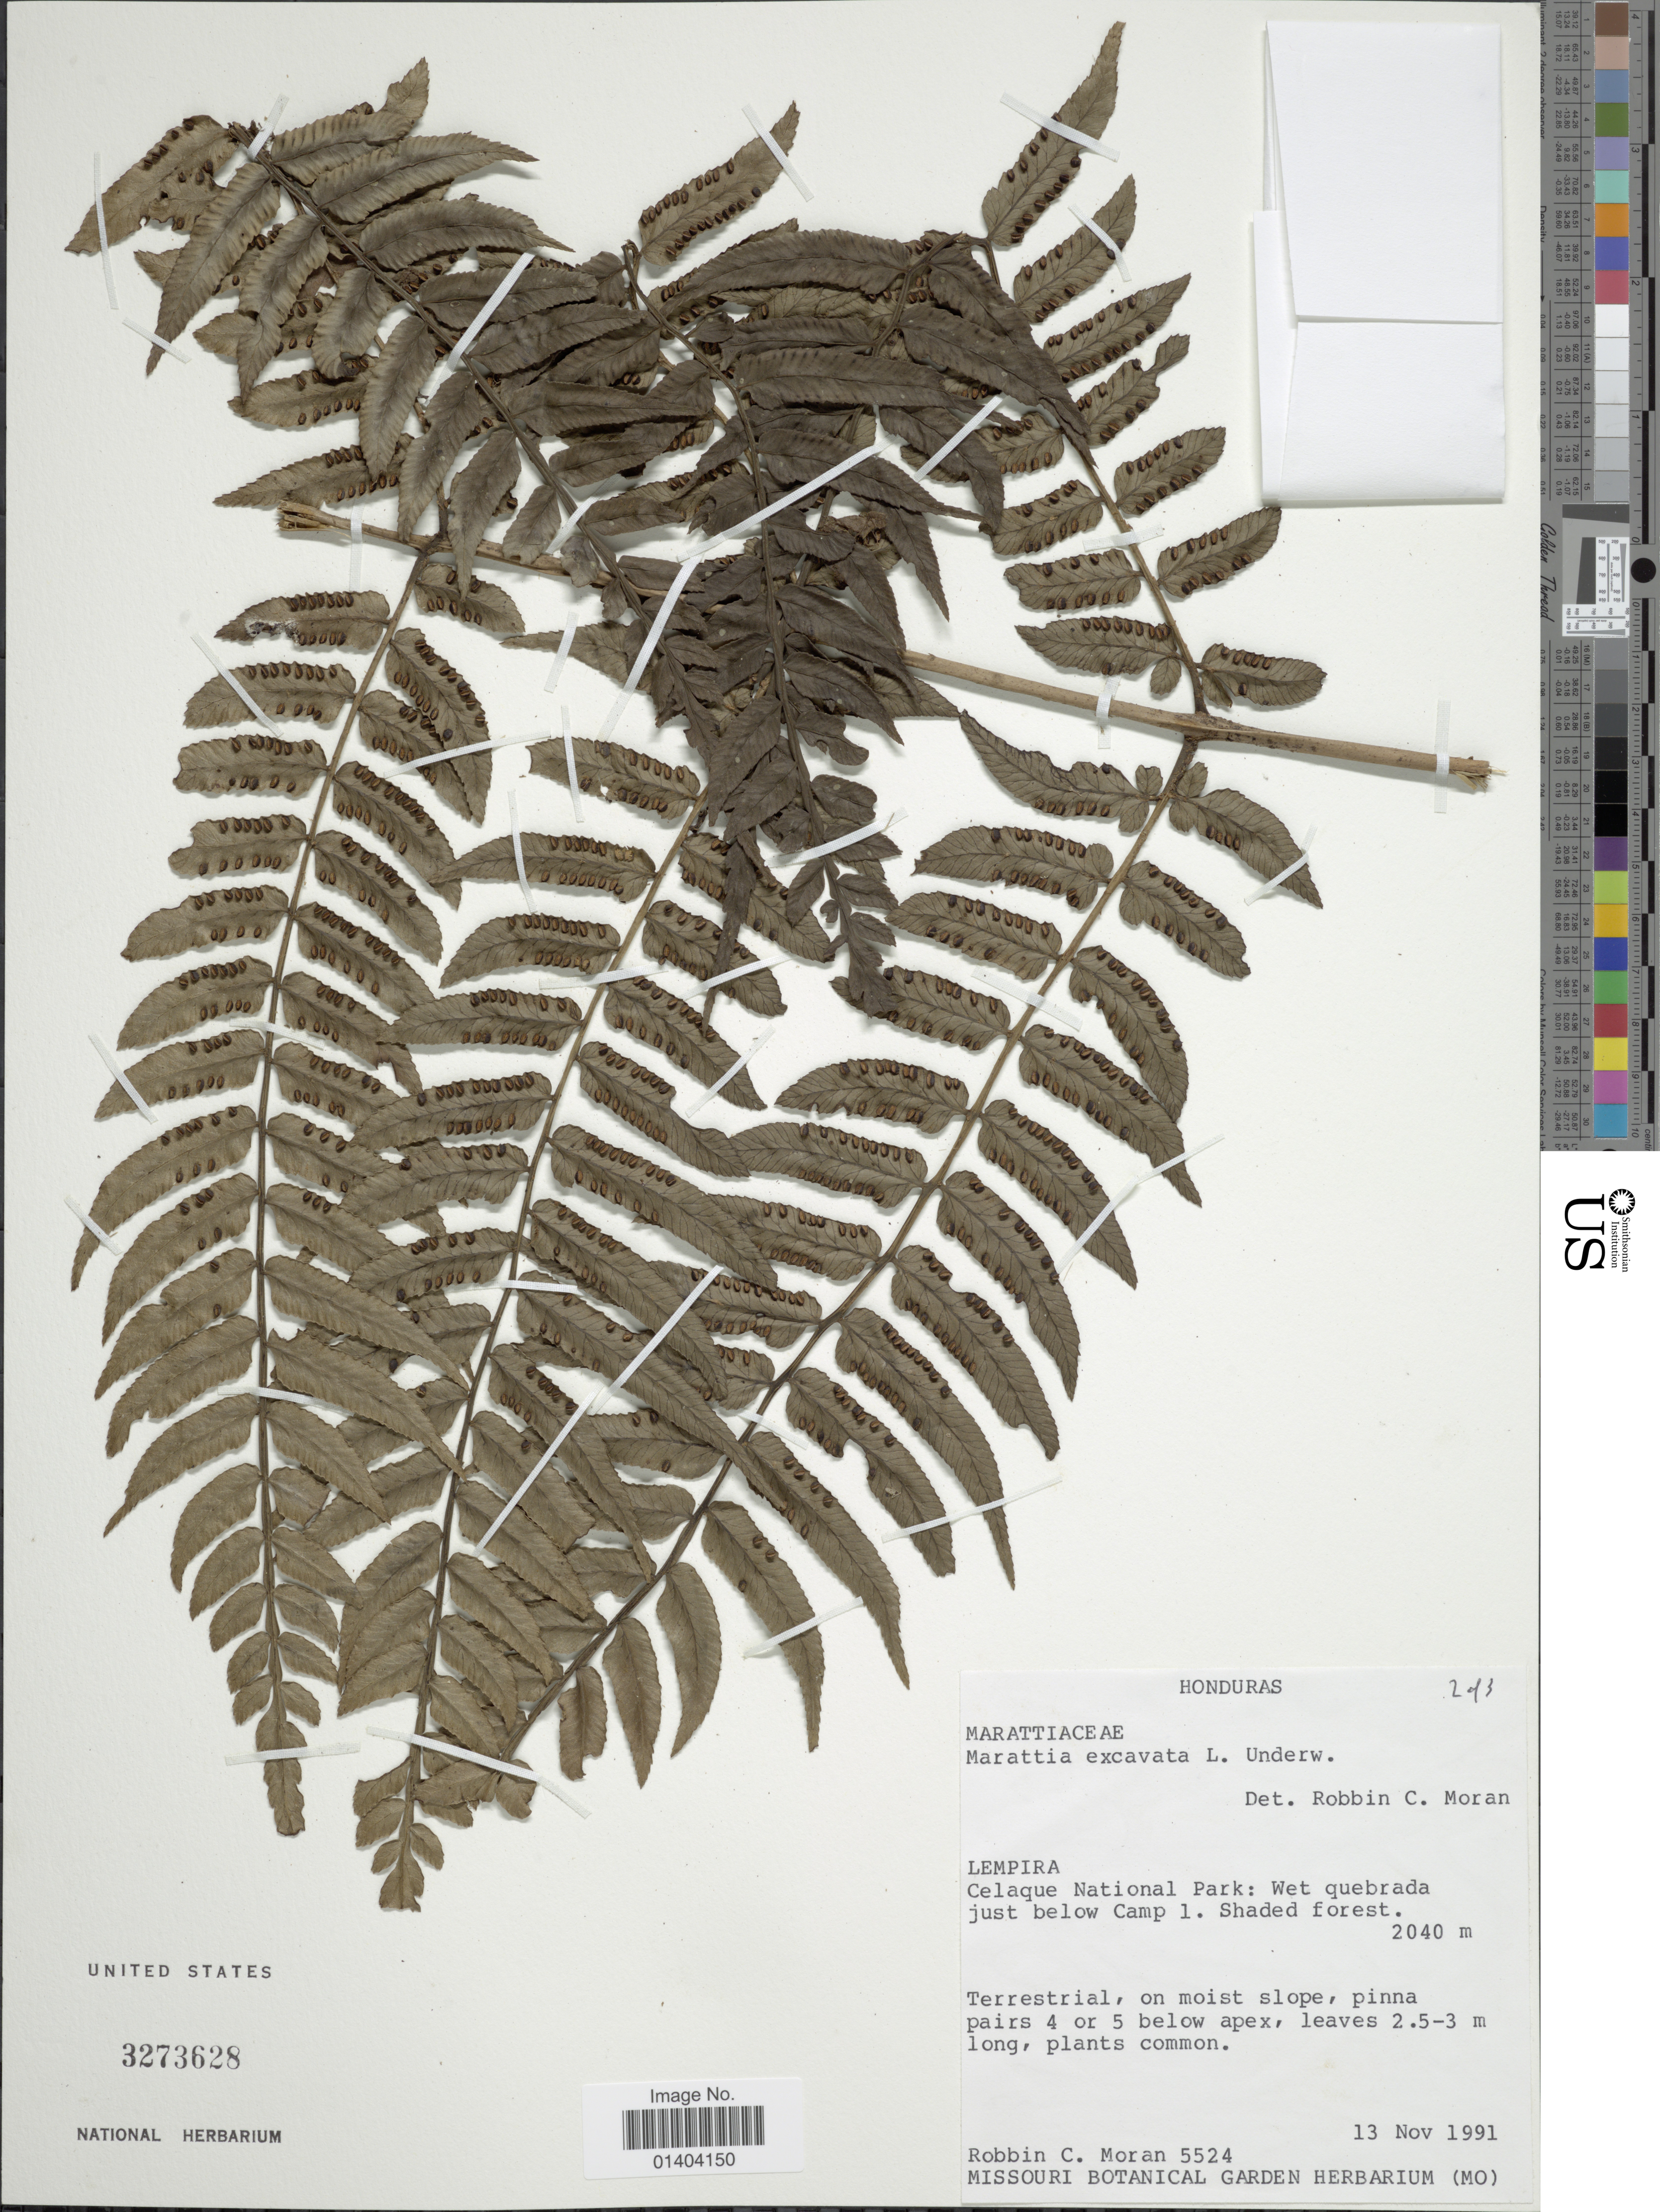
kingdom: Plantae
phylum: Tracheophyta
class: Polypodiopsida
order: Marattiales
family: Marattiaceae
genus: Marattia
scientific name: Marattia excavata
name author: Underw.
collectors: R. C. Moran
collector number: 5524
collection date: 1991-11-13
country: Honduras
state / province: Lempira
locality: Celaque national park: wet quebrada just below Camp 1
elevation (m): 2040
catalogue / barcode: US 3273628